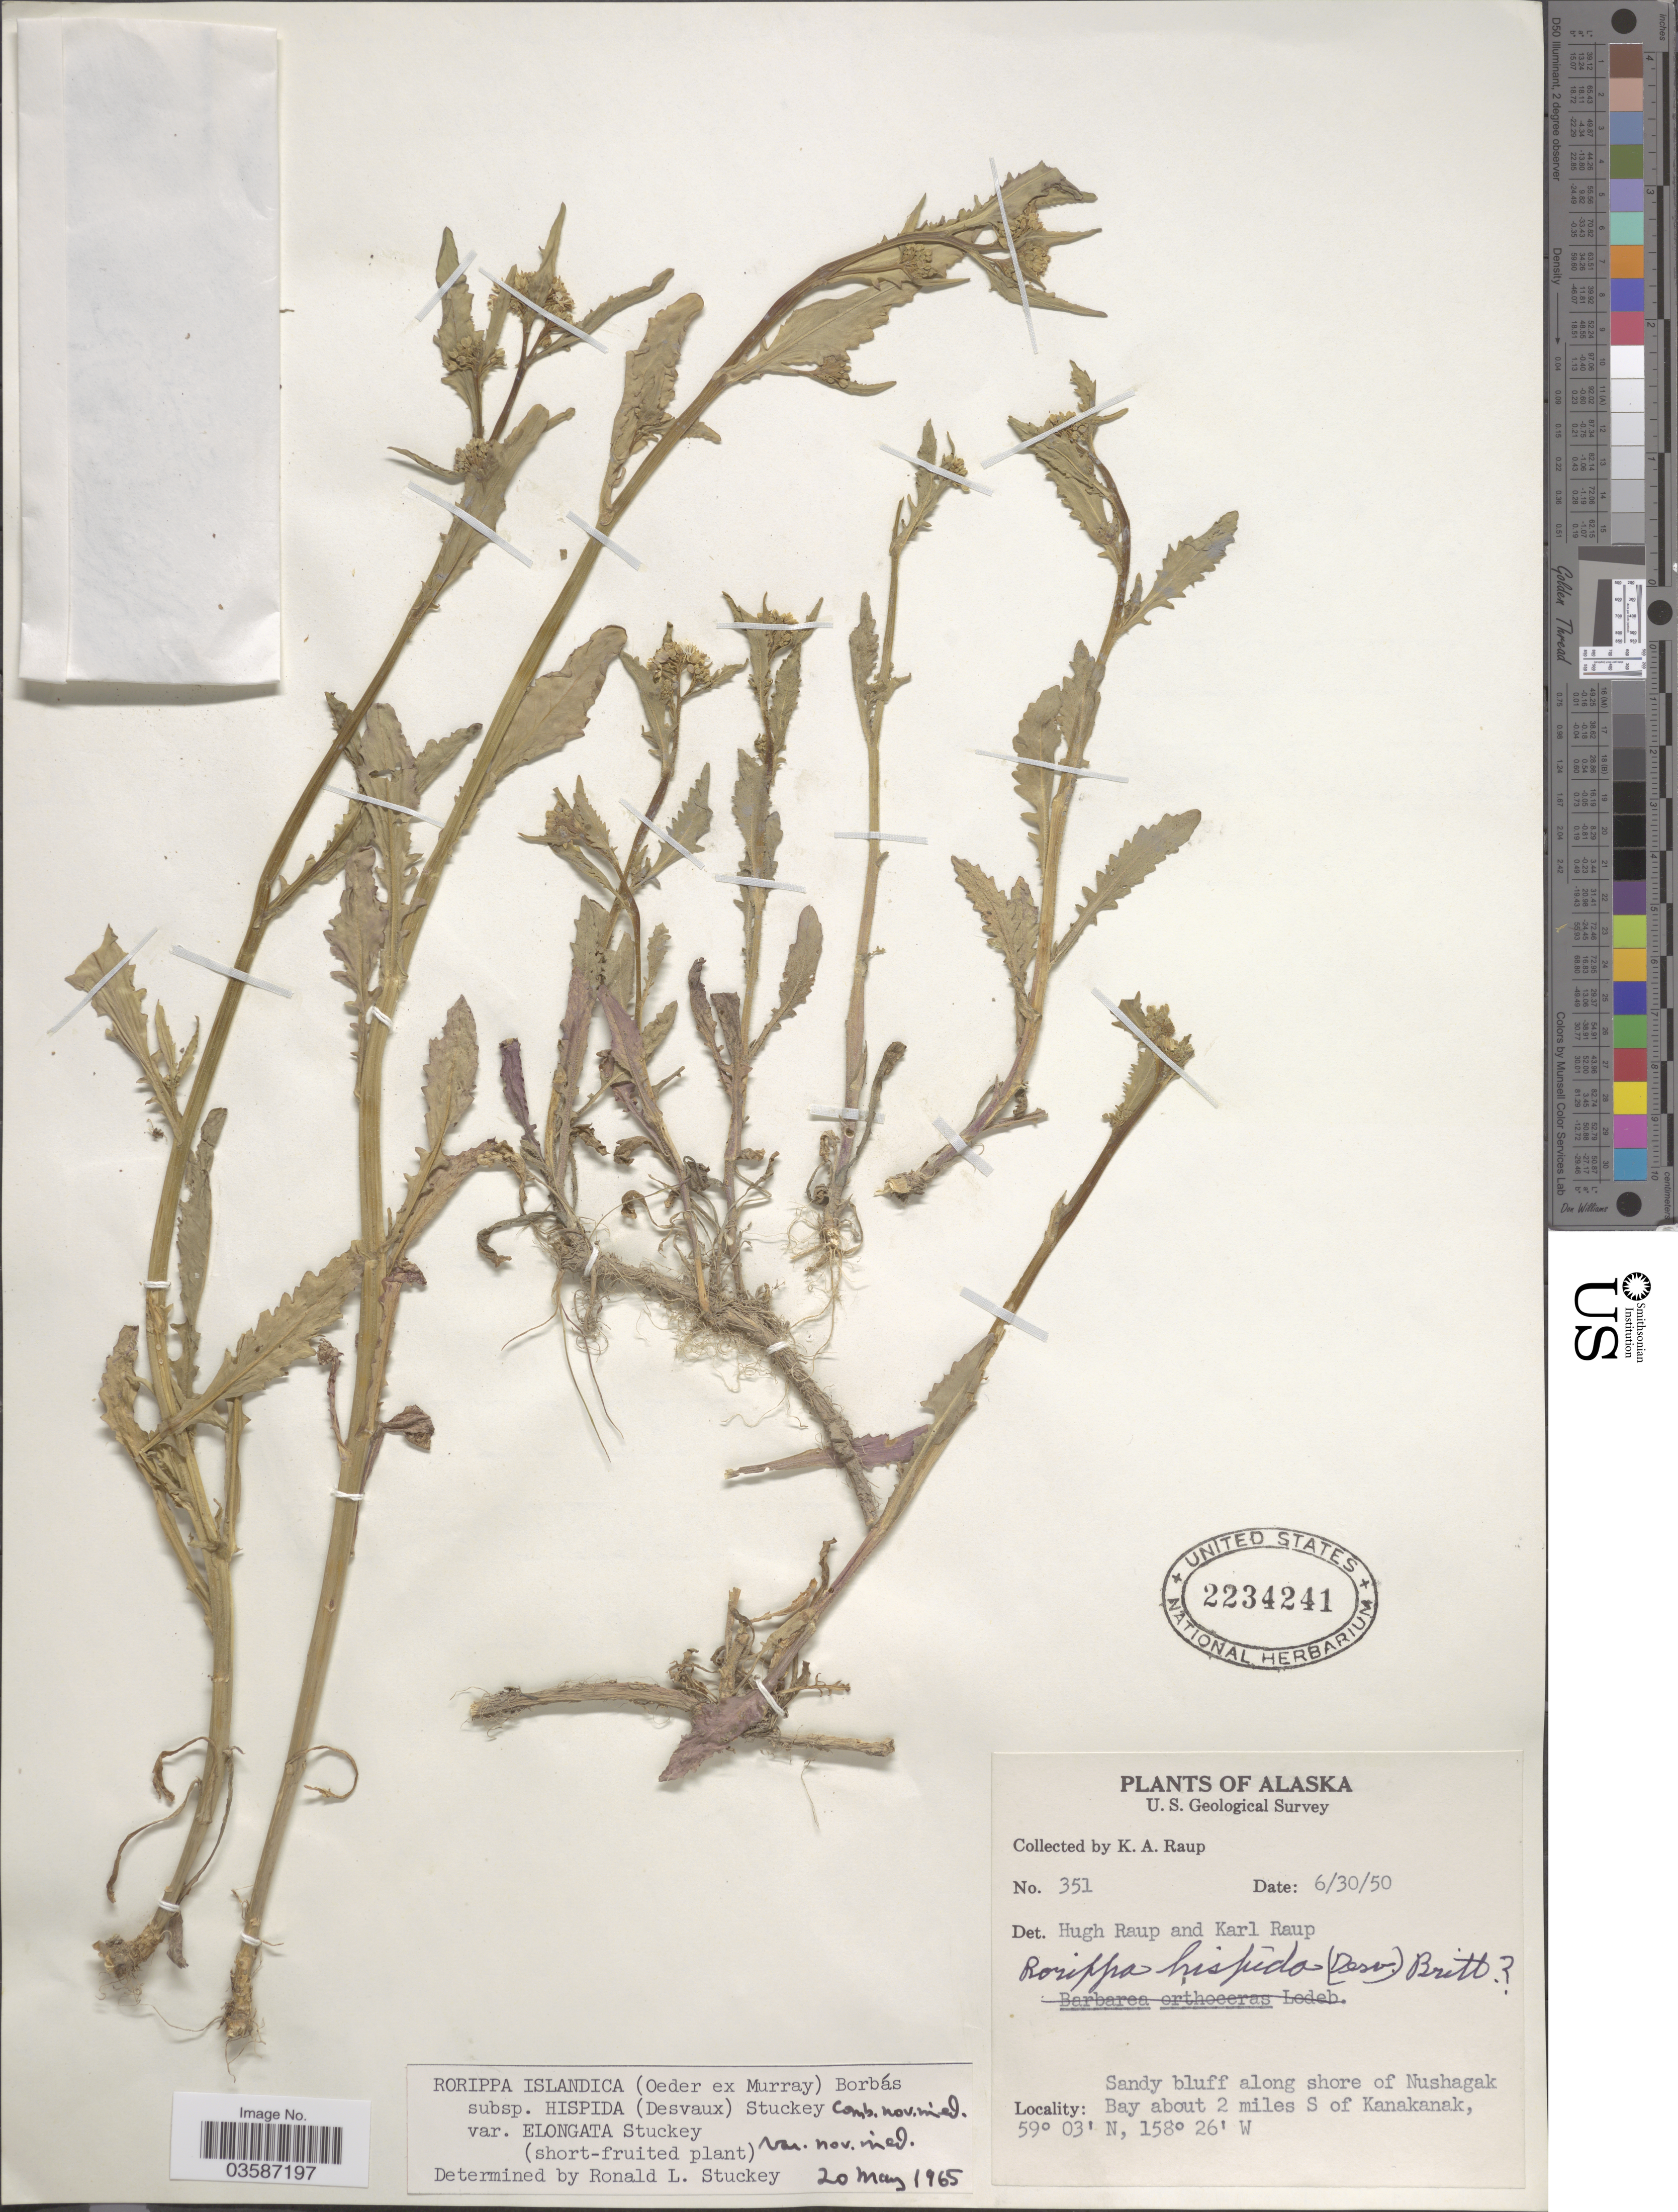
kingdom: Plantae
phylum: Tracheophyta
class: Magnoliopsida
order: Brassicales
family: Brassicaceae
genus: Rorippa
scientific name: Rorippa islandica var. elongata Stuckey var. nov. ined.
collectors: K. Raup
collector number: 351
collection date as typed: Transcribed d/m/y: 30/6/50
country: United States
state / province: Alaska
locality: Sandy bluff along shore of Nushagak Bay about 2 miles S of Kanakanak.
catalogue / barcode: US 2234241